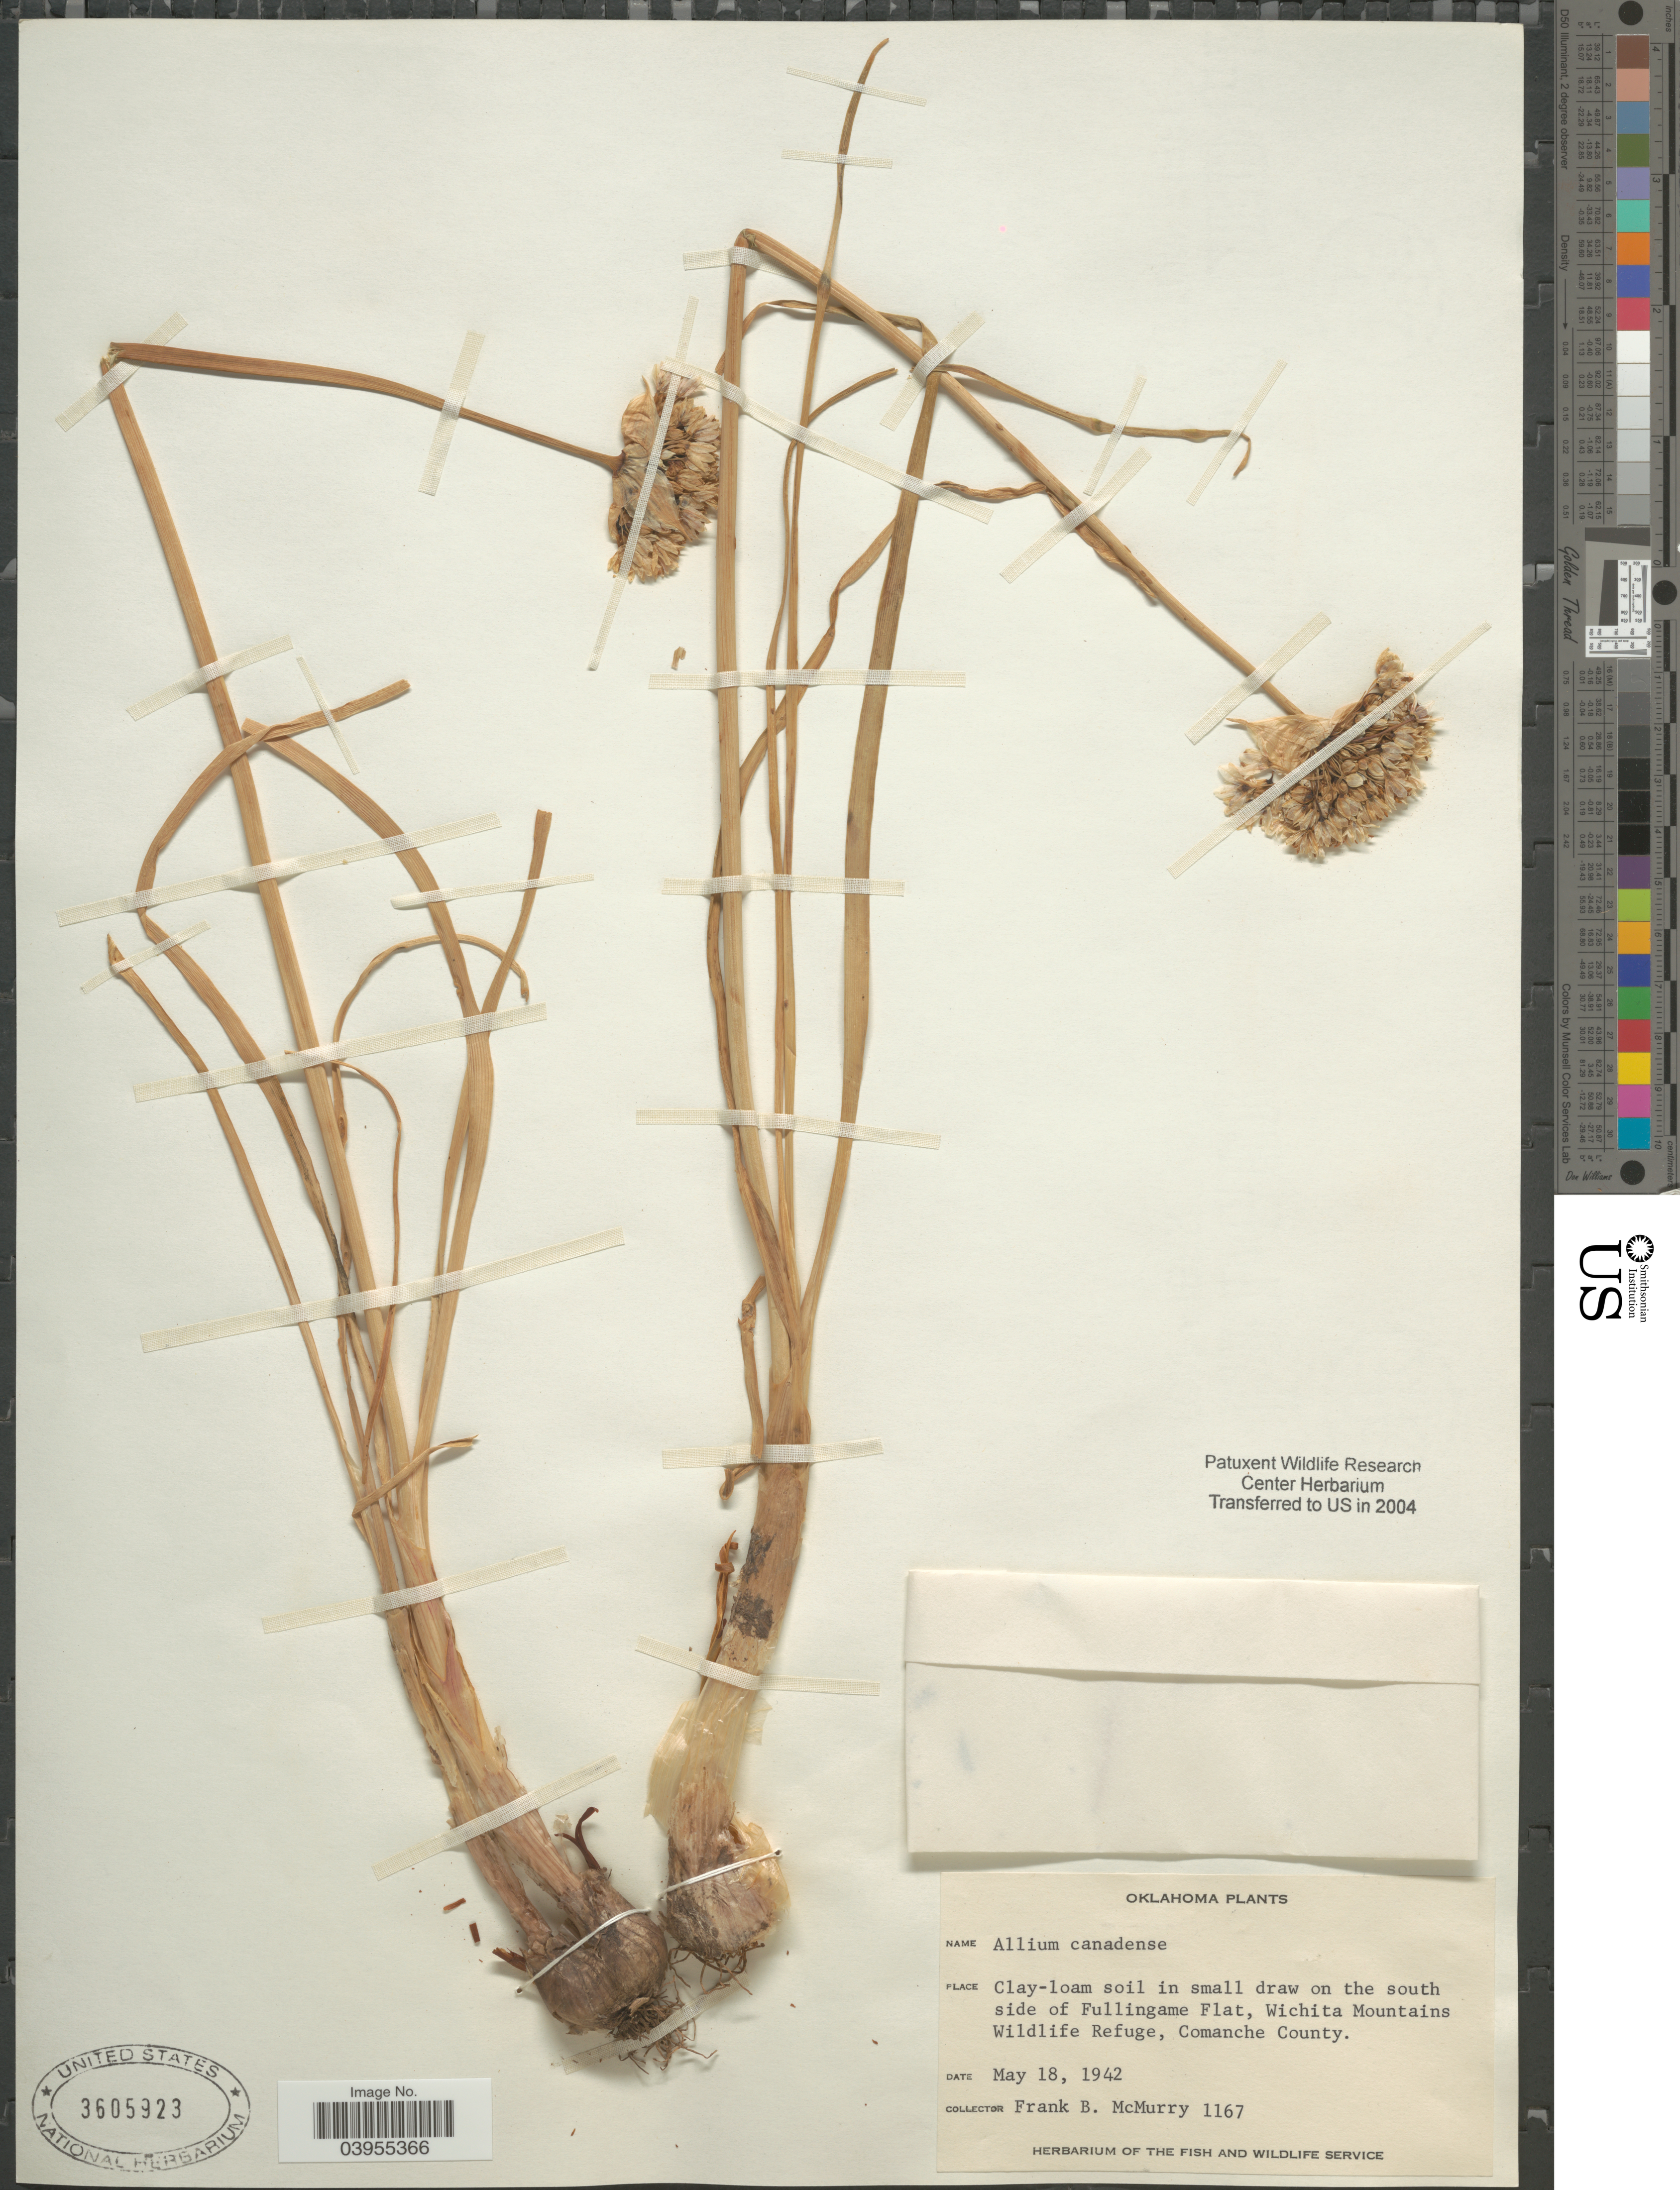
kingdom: Plantae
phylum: Tracheophyta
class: Liliopsida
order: Asparagales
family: Amaryllidaceae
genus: Allium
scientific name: Allium canadense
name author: L.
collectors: F. B. McMurry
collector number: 1167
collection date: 1942-05-18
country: United States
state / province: Oklahoma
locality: On the south side of Fullingame Flat, Wichita Mountains. Wildlife Refuge, Comanche County.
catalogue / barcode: US 3605923